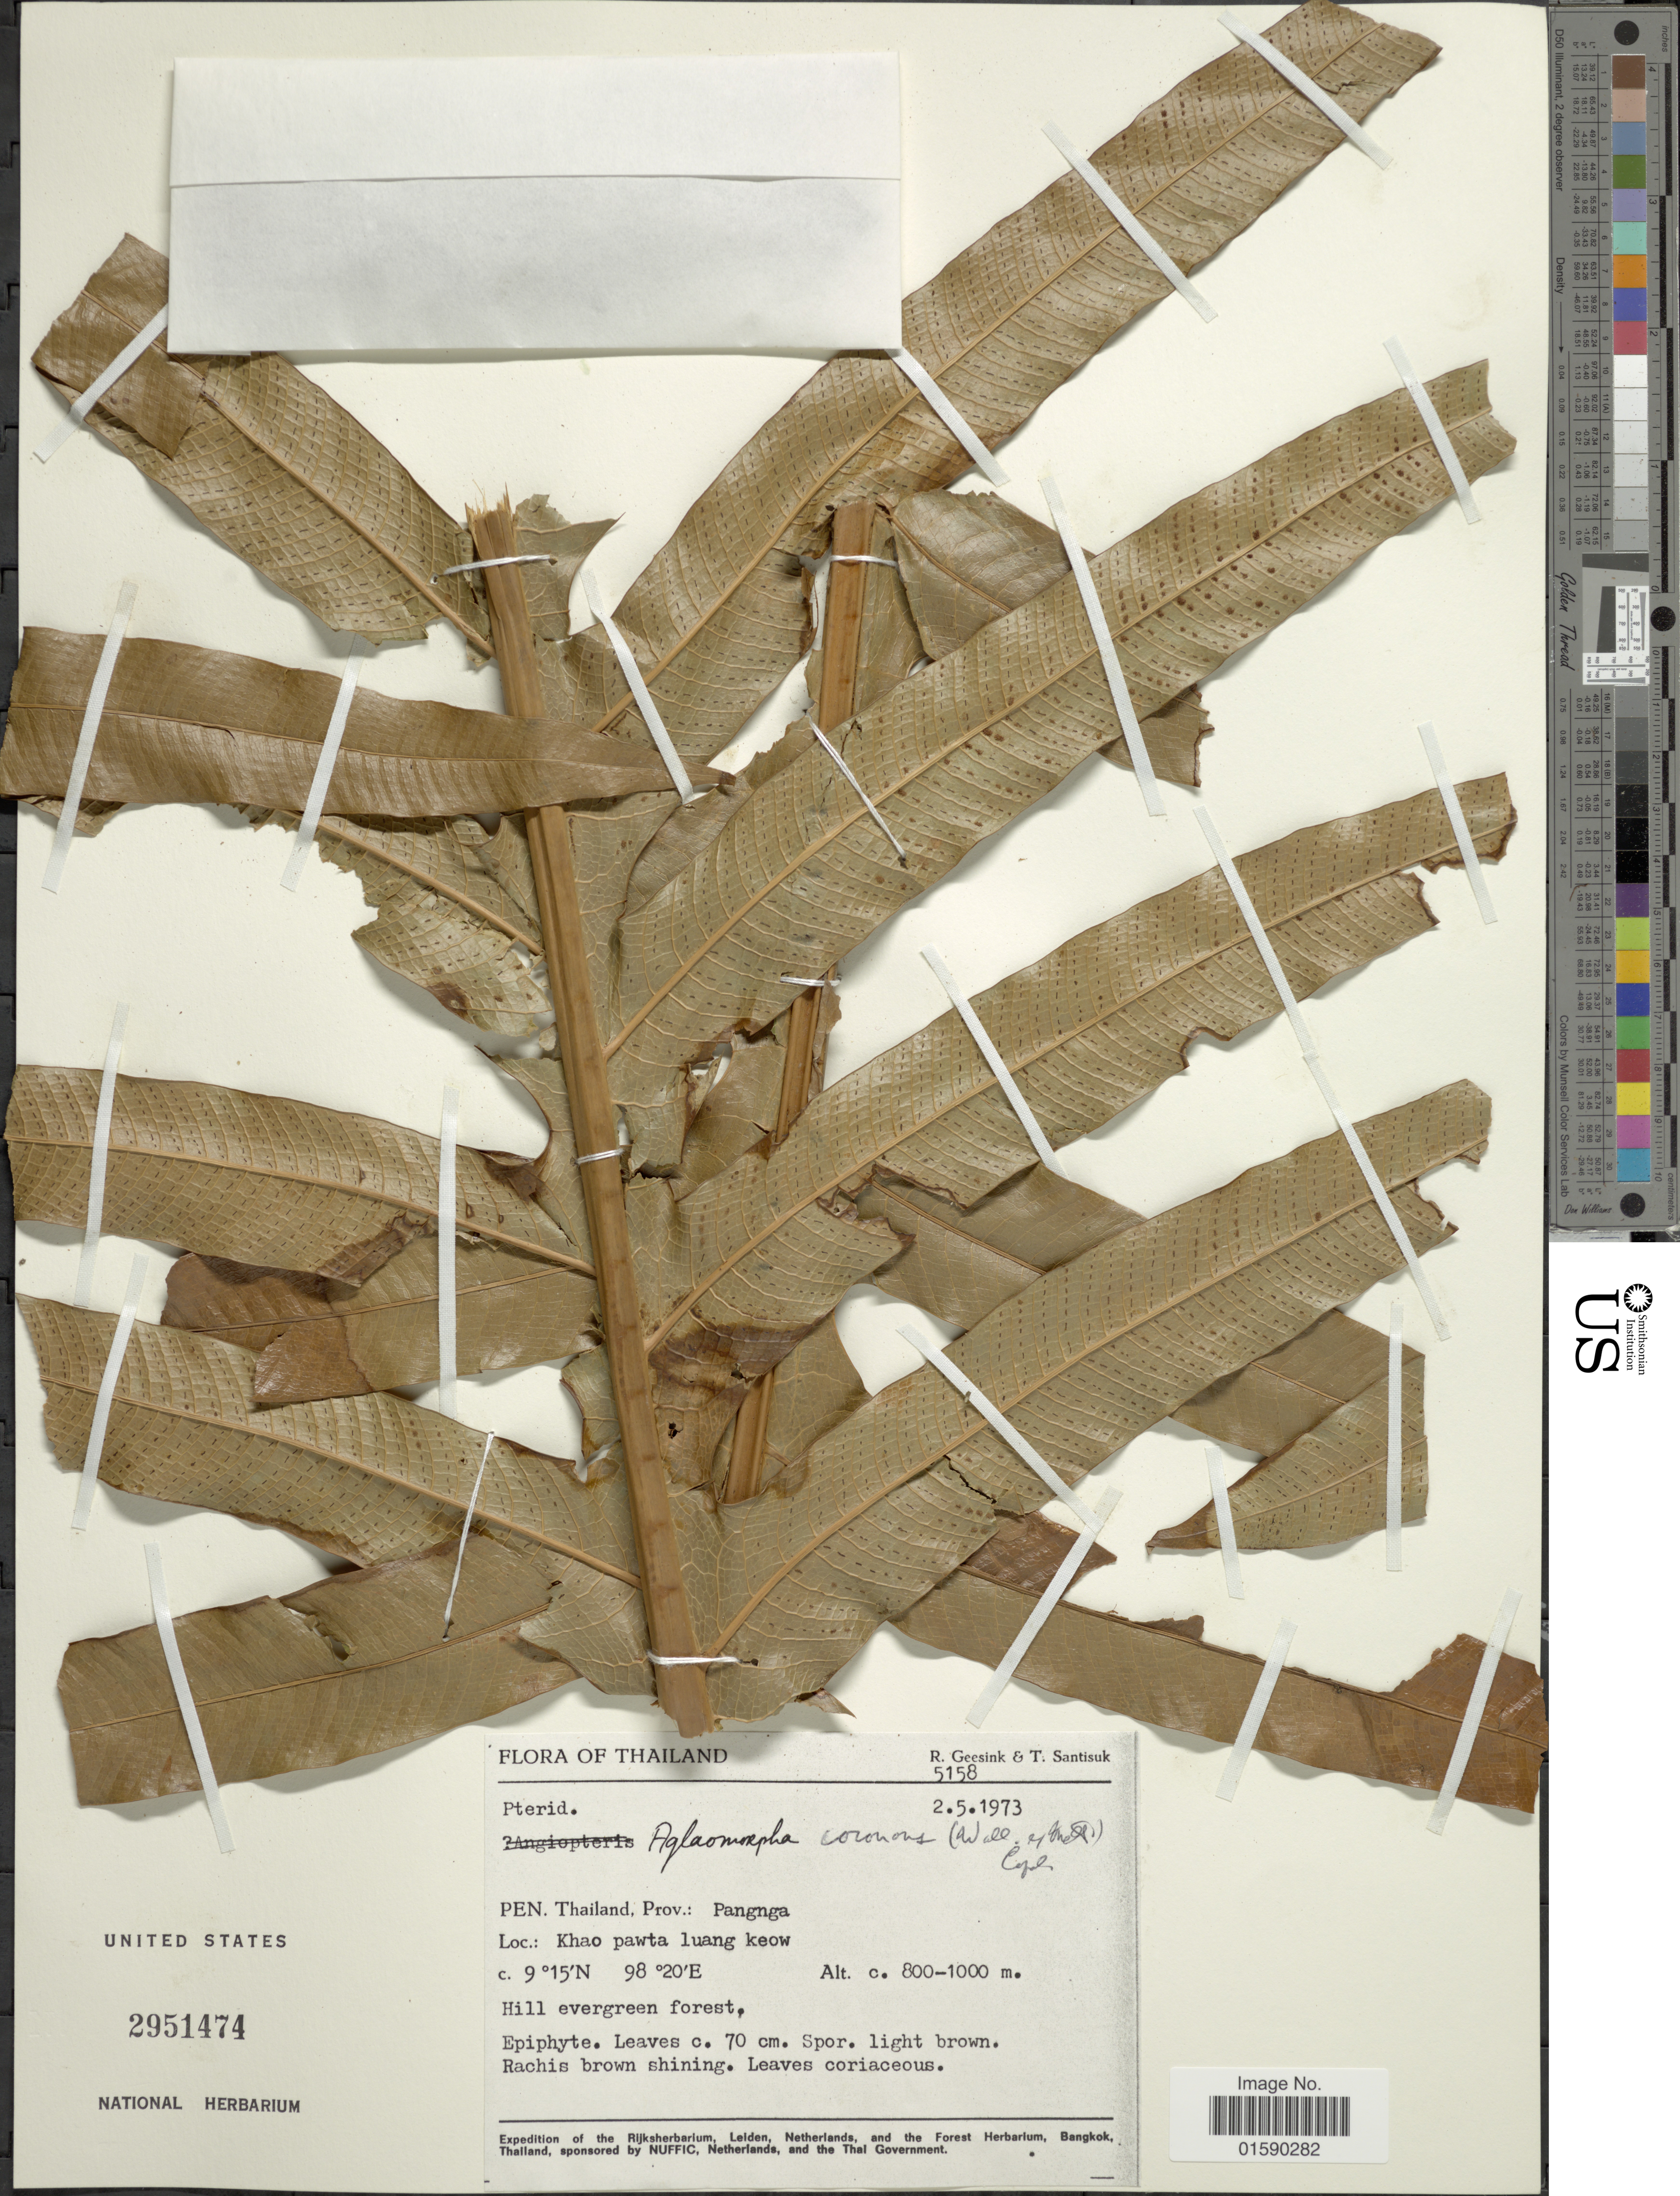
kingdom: Plantae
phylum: Tracheophyta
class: Polypodiopsida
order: Polypodiales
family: Polypodiaceae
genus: Aglaomorpha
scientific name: Aglaomorpha coronans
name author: (Wall. ex Mett.) Copel.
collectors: R. Geesink & T. Santisuk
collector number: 5158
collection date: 1973-05-02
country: Thailand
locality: Pen. Thailand, Prov.: Pangnga, Khao pawta lunag keow,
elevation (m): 800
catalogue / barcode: US 2951474